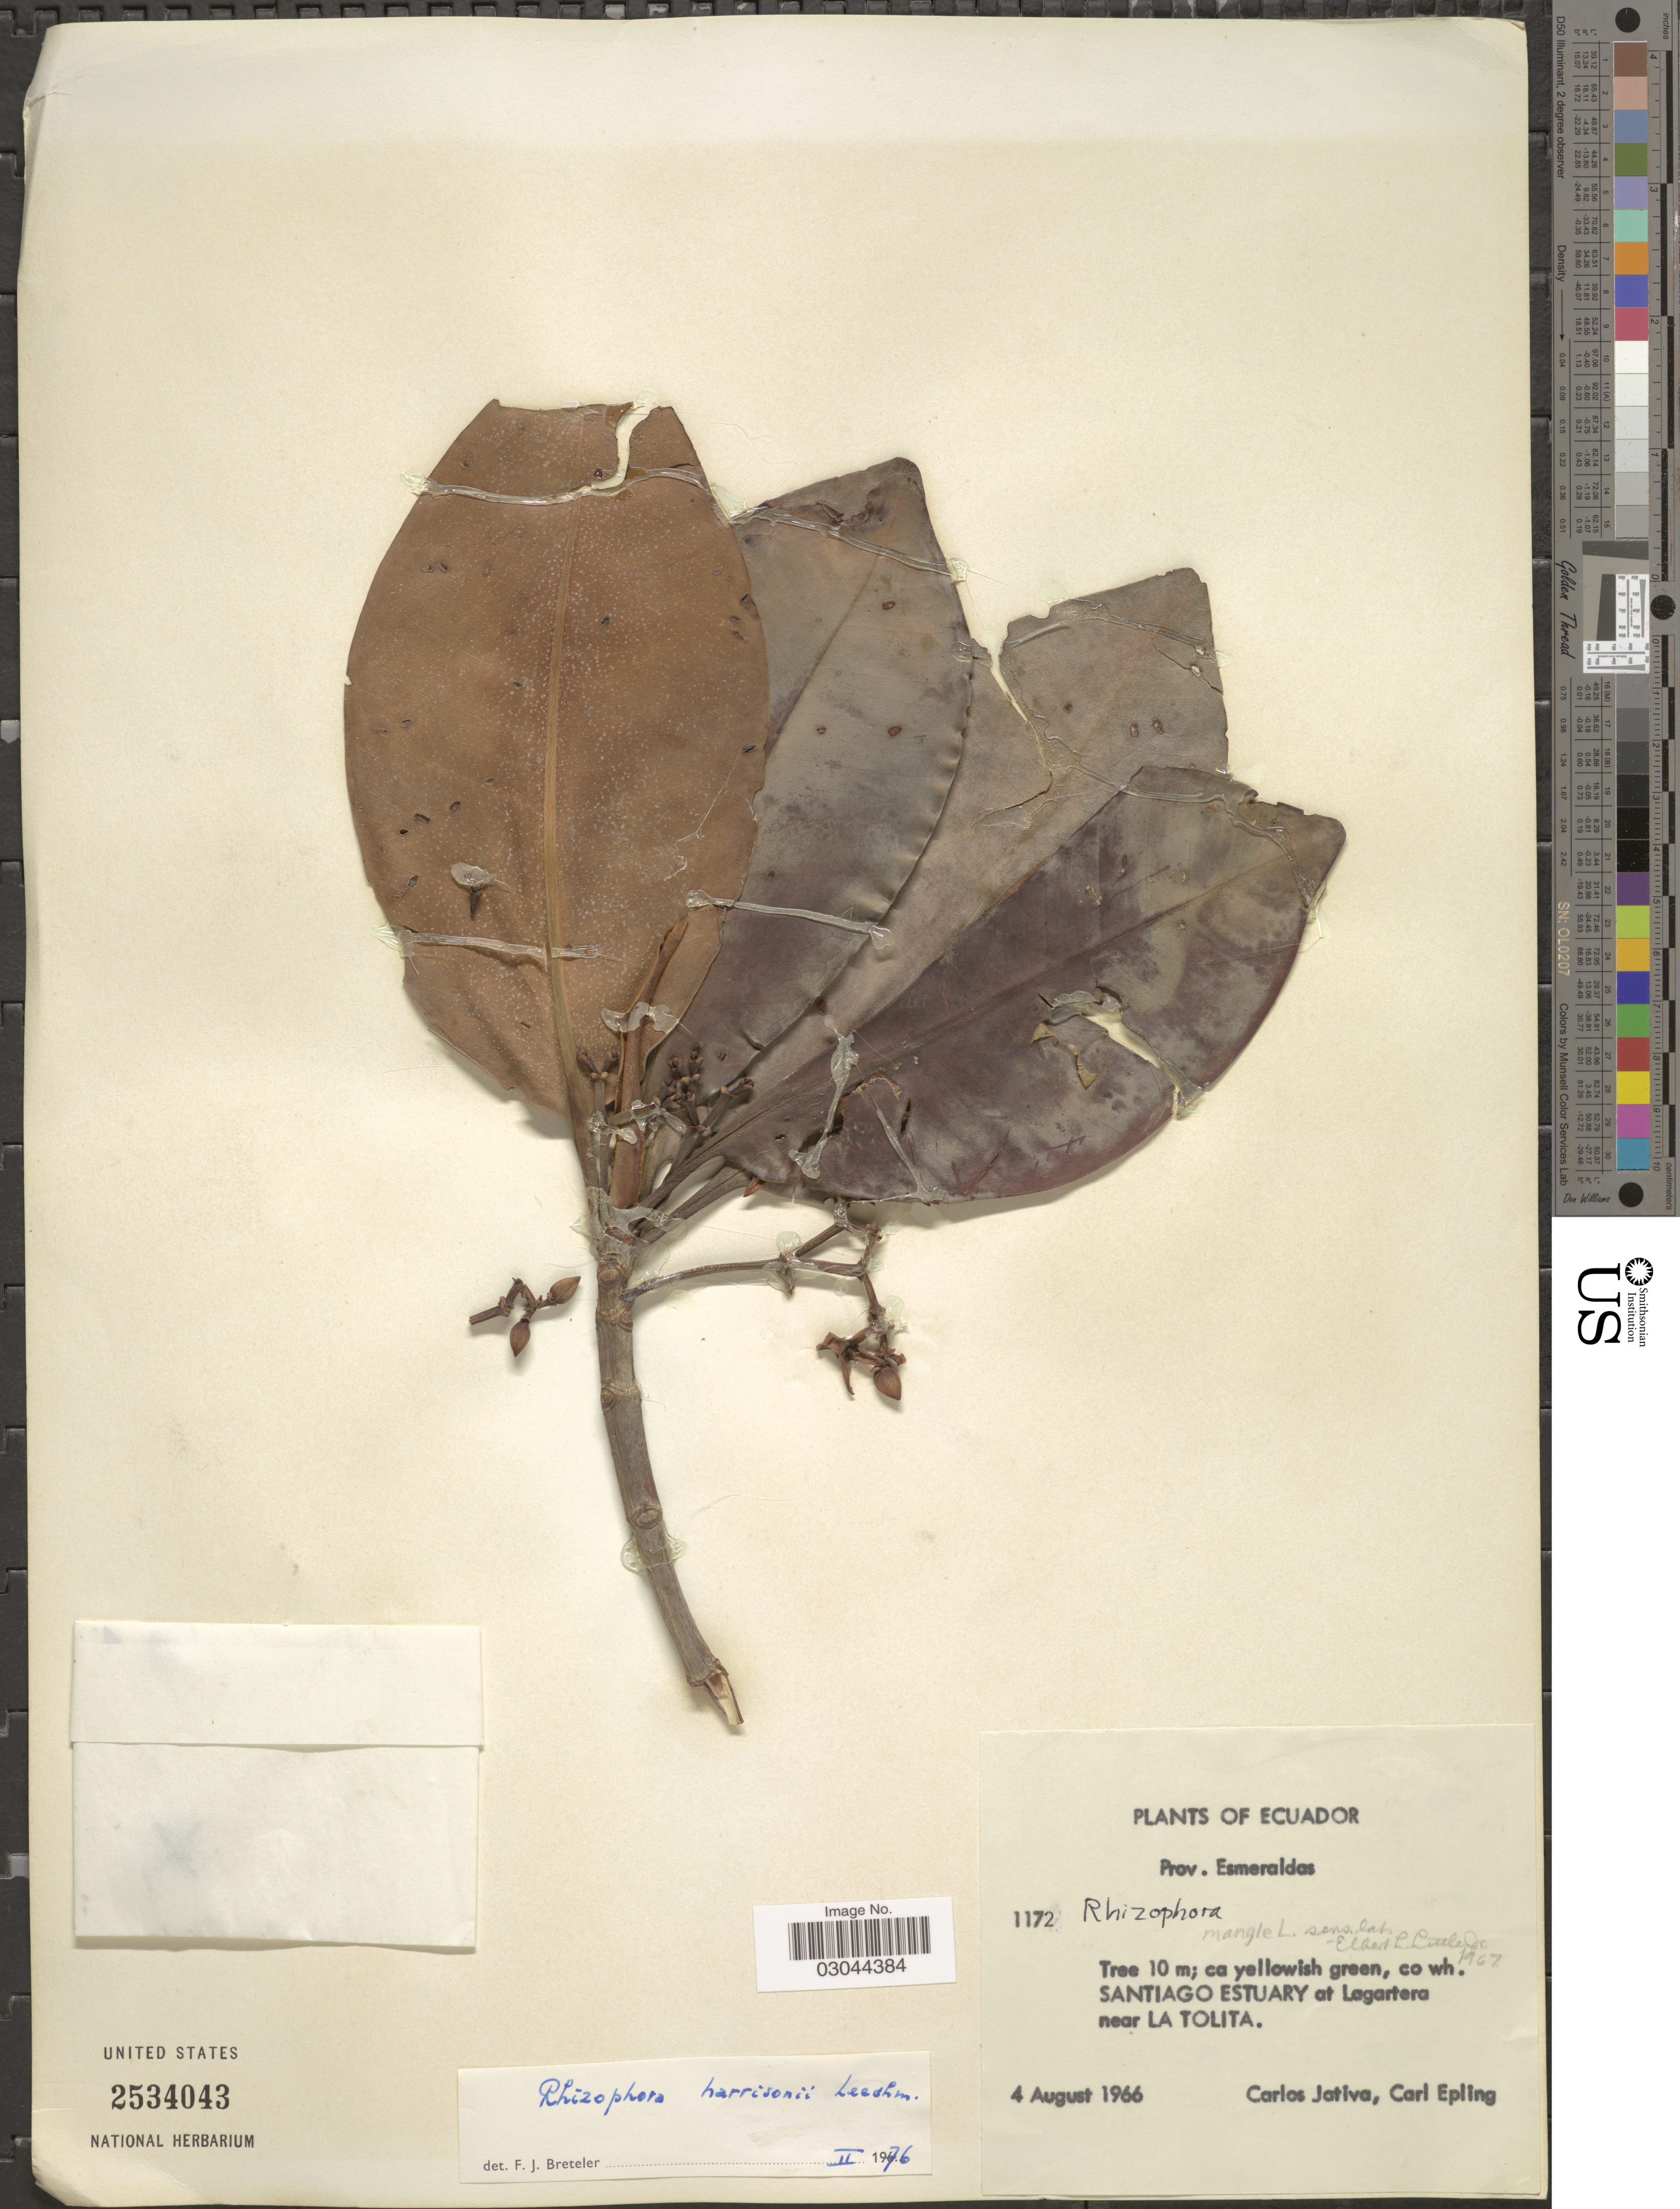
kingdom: Plantae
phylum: Tracheophyta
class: Magnoliopsida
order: Malpighiales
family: Rhizophoraceae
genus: Rhizophora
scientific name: Rhizophora harrisonii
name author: Leechm.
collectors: C. D. Játiva & C. C. Epling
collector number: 1172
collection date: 1966-08-04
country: Ecuador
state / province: Esmeraldas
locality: Prov. Esmeraldas. Santiago Estuary at Lagartera near La Tolita.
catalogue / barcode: US 2534043